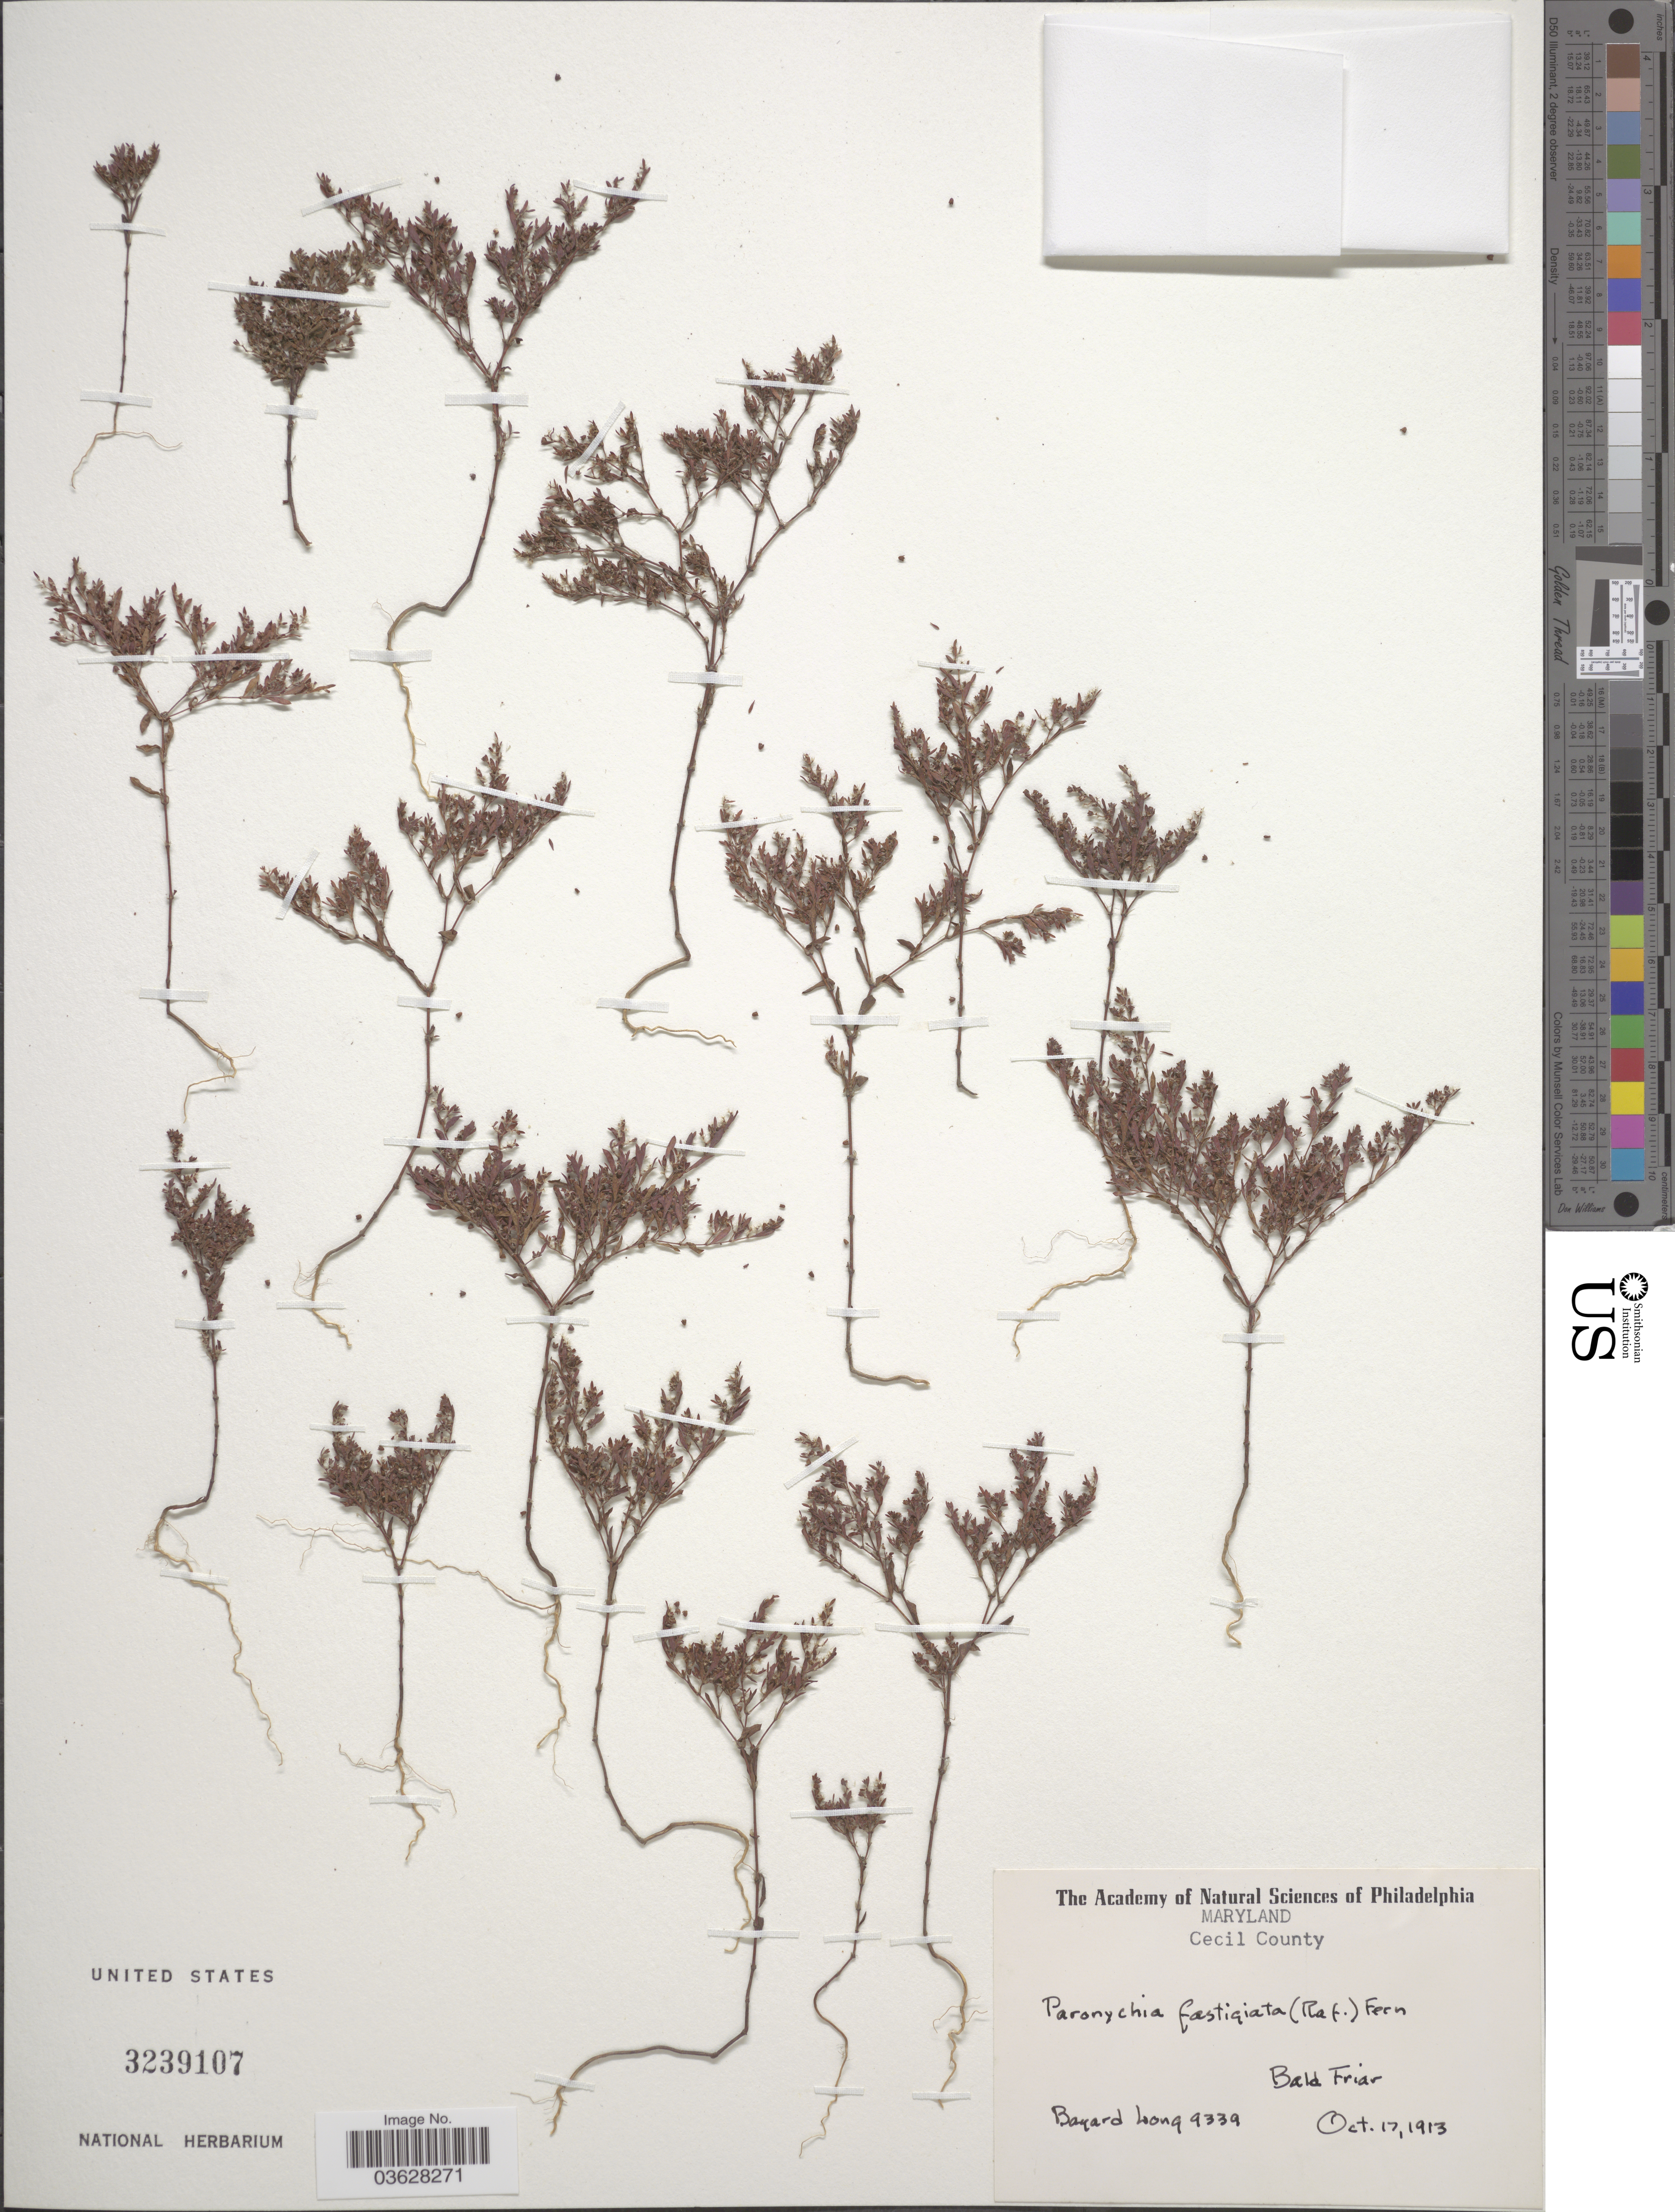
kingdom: Plantae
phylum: Tracheophyta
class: Magnoliopsida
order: Caryophyllales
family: Caryophyllaceae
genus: Paronychia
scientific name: Paronychia fastigiata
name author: (Raf.) Fernald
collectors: B. Long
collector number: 9339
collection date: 1913-10-17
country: United States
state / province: Maryland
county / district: Cecil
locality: Cecil County. Bald Friar.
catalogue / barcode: US 3239107